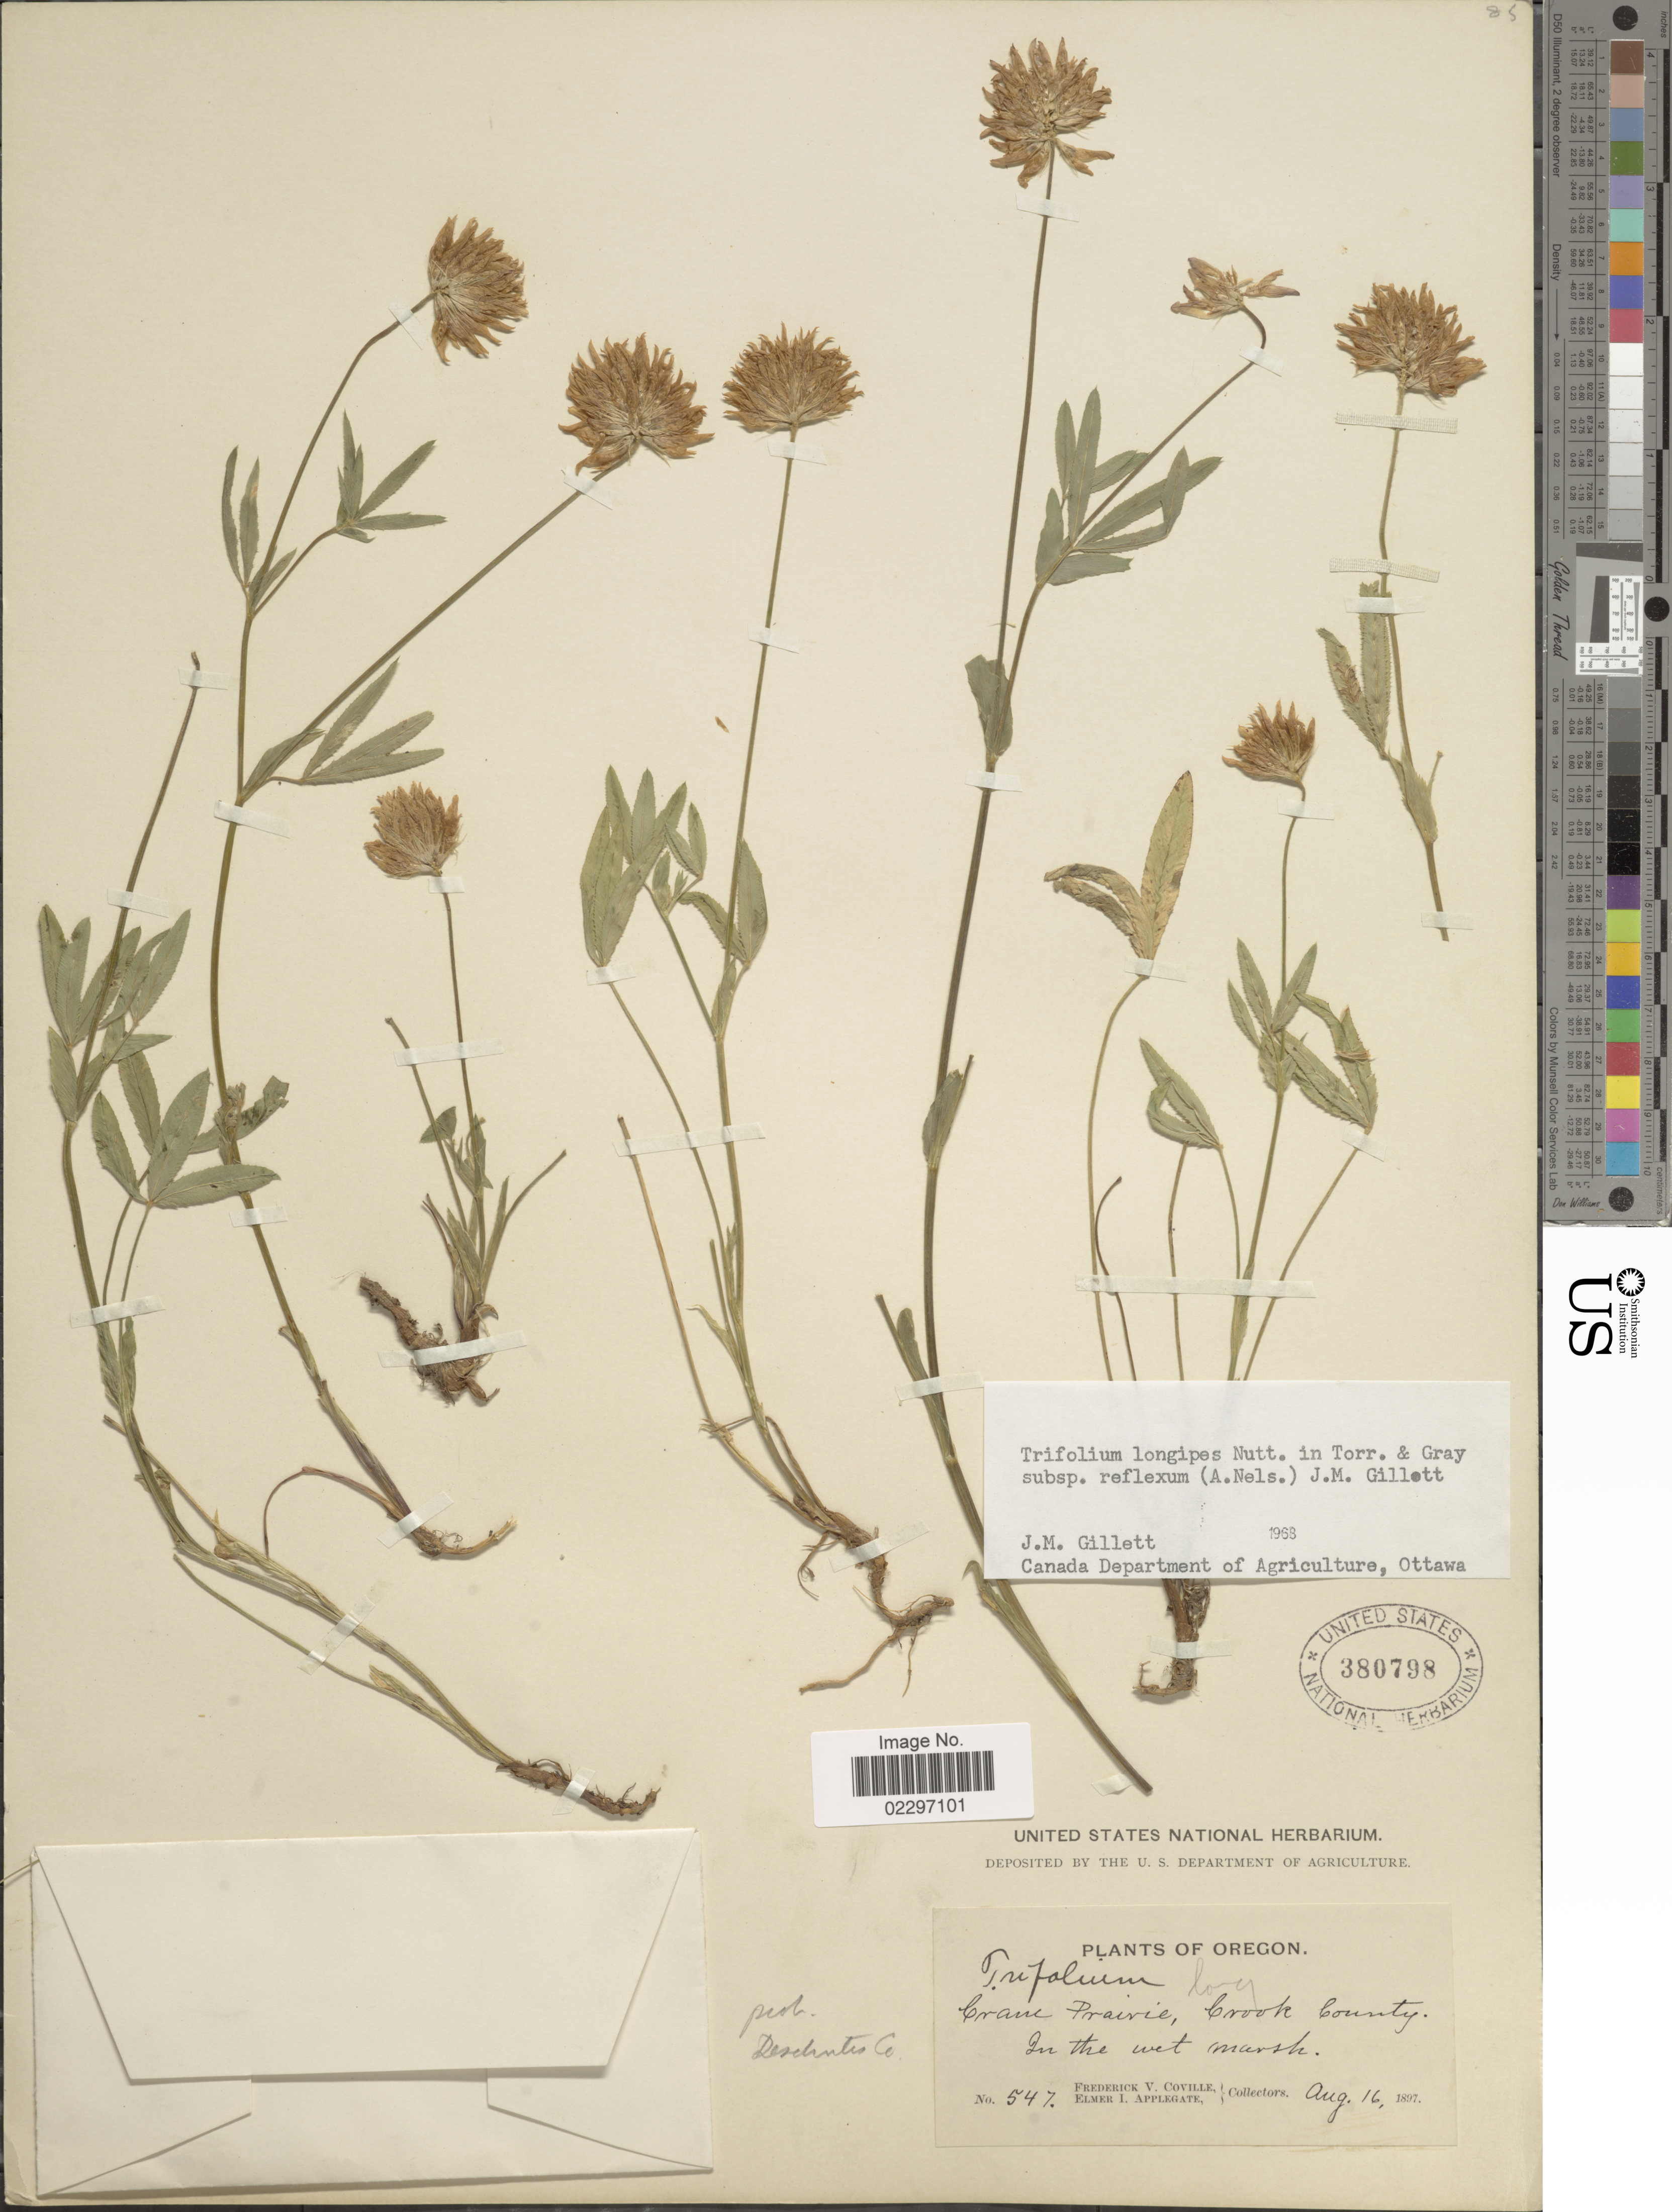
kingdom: Plantae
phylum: Tracheophyta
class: Magnoliopsida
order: Fabales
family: Fabaceae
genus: Trifolium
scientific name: Trifolium longipes subsp. reflexum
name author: (A. Nelson) J.M. Gillet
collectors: F. V. Coville & E. I. Applegate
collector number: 547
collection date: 1897-08-16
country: United States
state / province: Oregon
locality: Crane Prairie, Crook County. Deschutes Co.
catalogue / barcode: US 380798